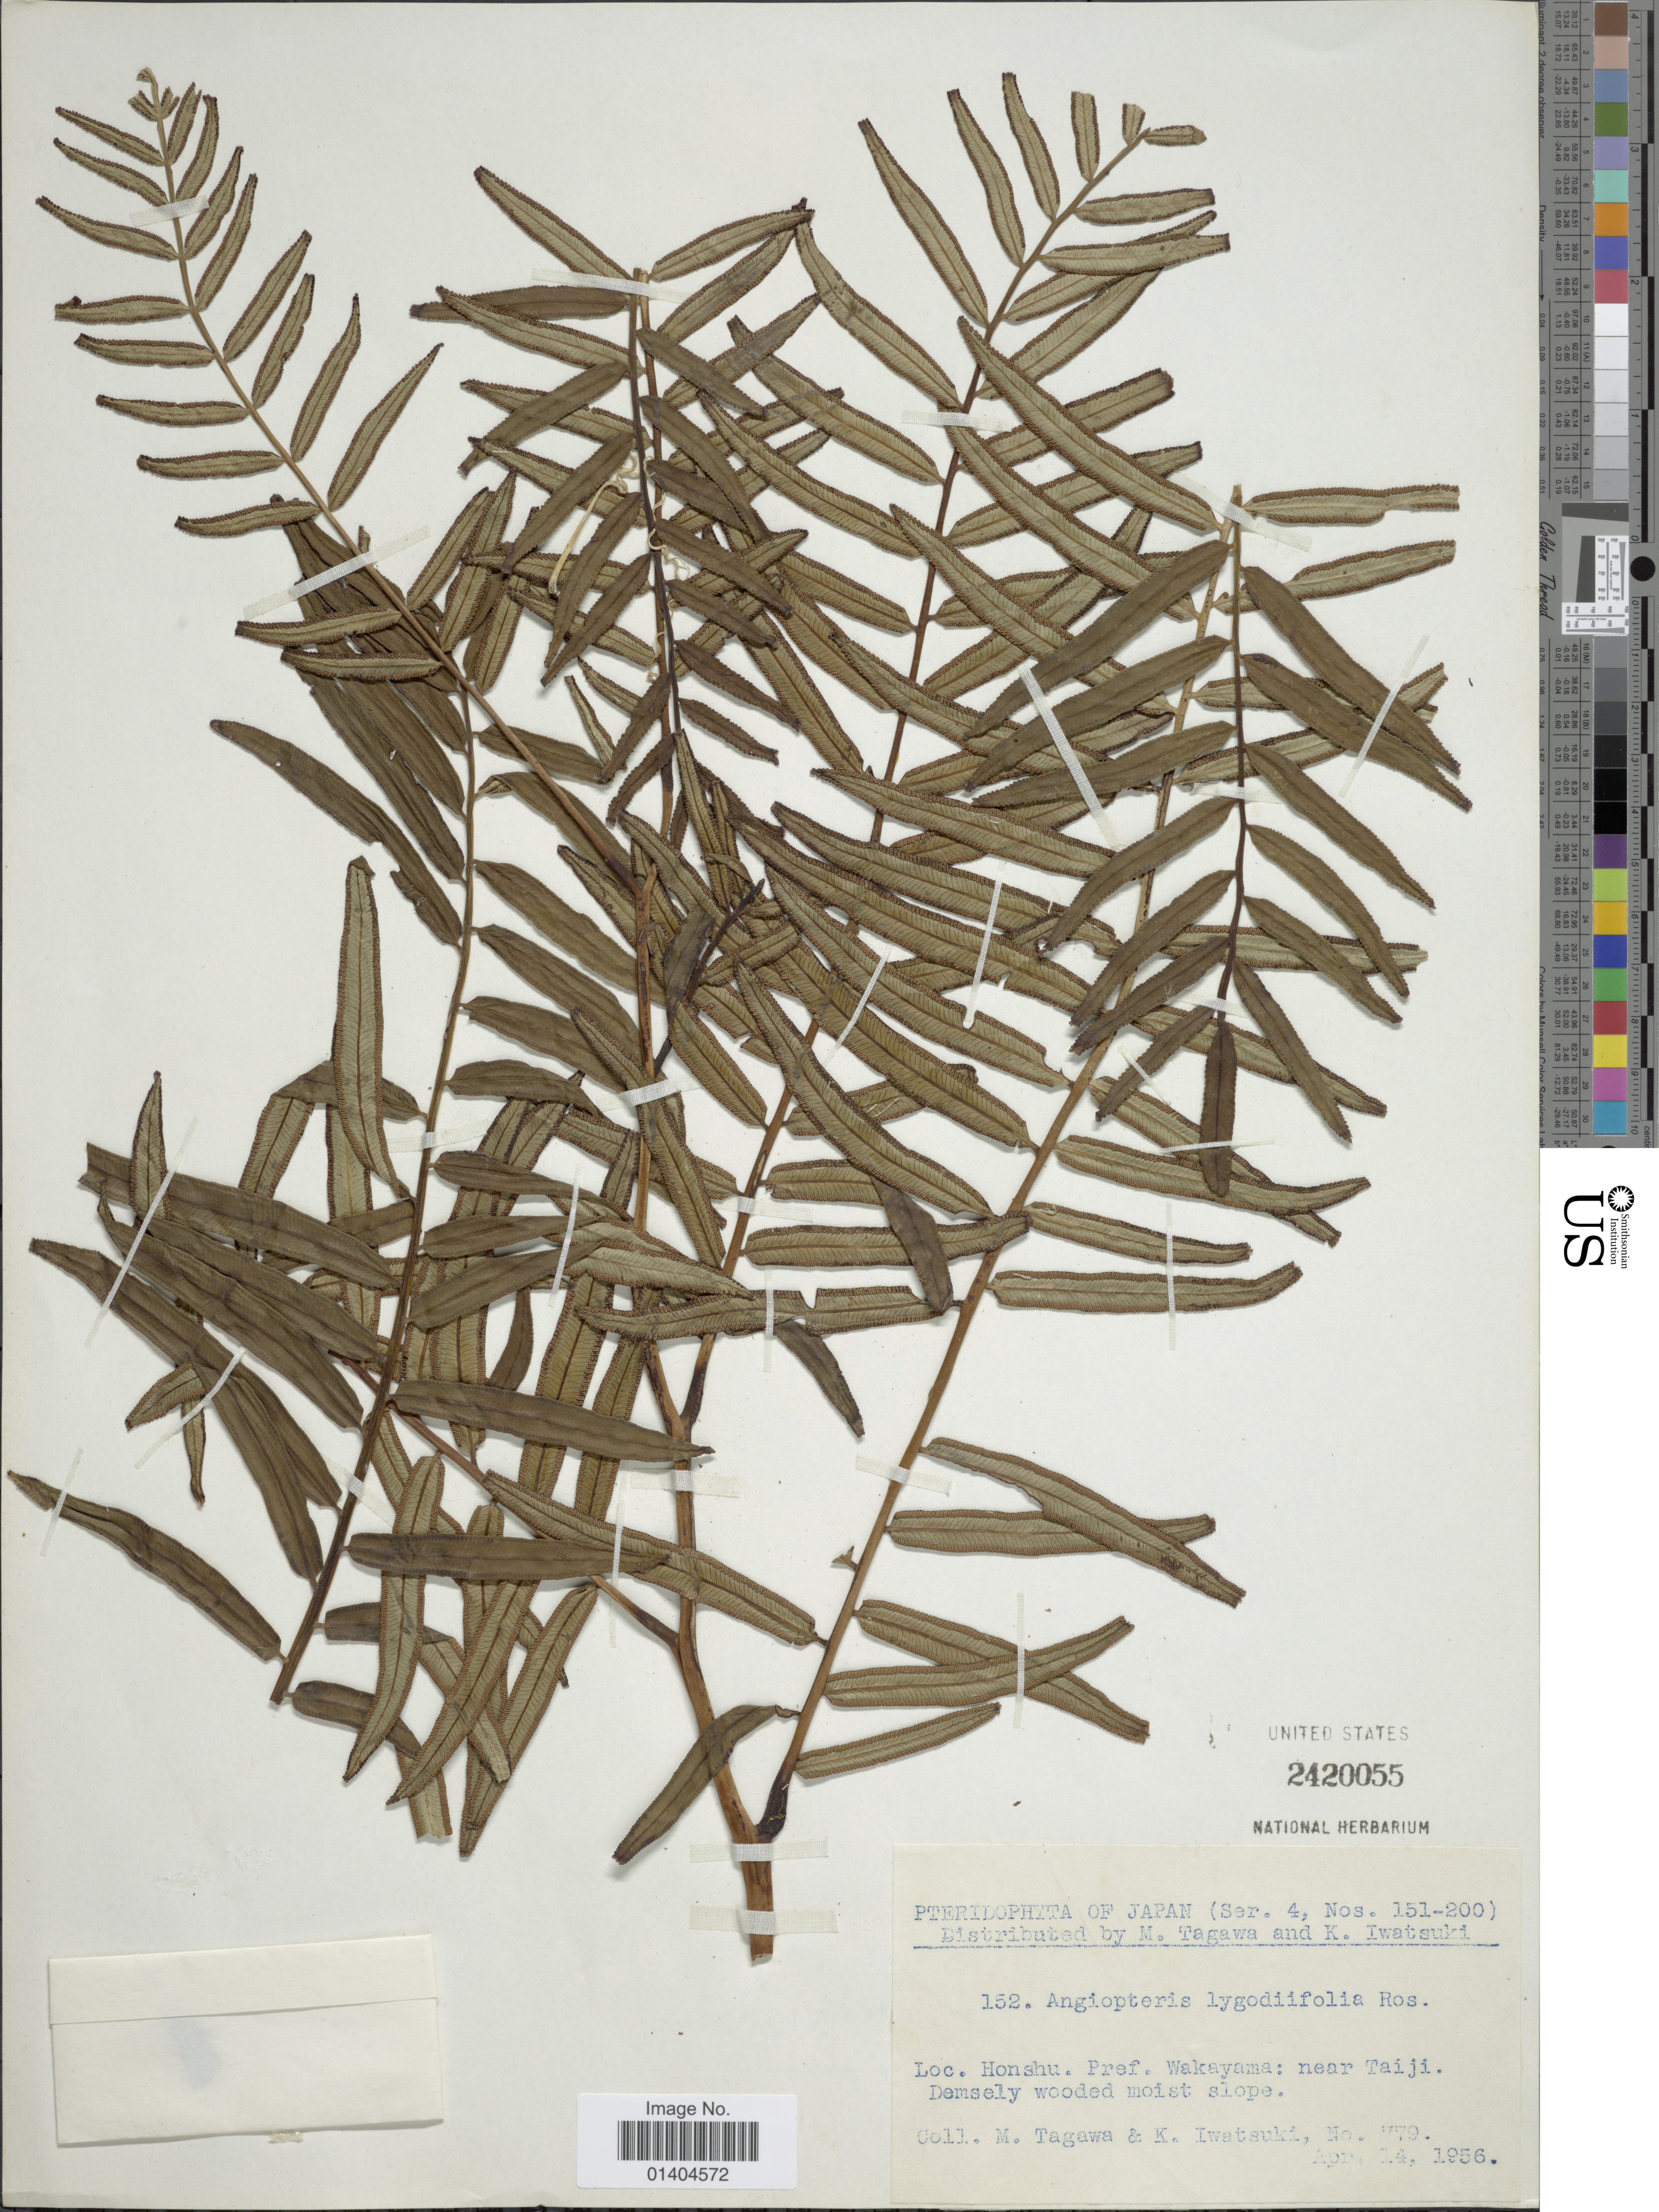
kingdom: Plantae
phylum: Tracheophyta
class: Polypodiopsida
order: Marattiales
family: Marattiaceae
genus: Angiopteris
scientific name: Angiopteris lygodiifolia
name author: Rosenst.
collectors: M. Tagawa & K. Iwatsuki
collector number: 779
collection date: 1956-04-14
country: Japan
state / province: Wakayama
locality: Honshu. Near Taiji.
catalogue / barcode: US 2420055